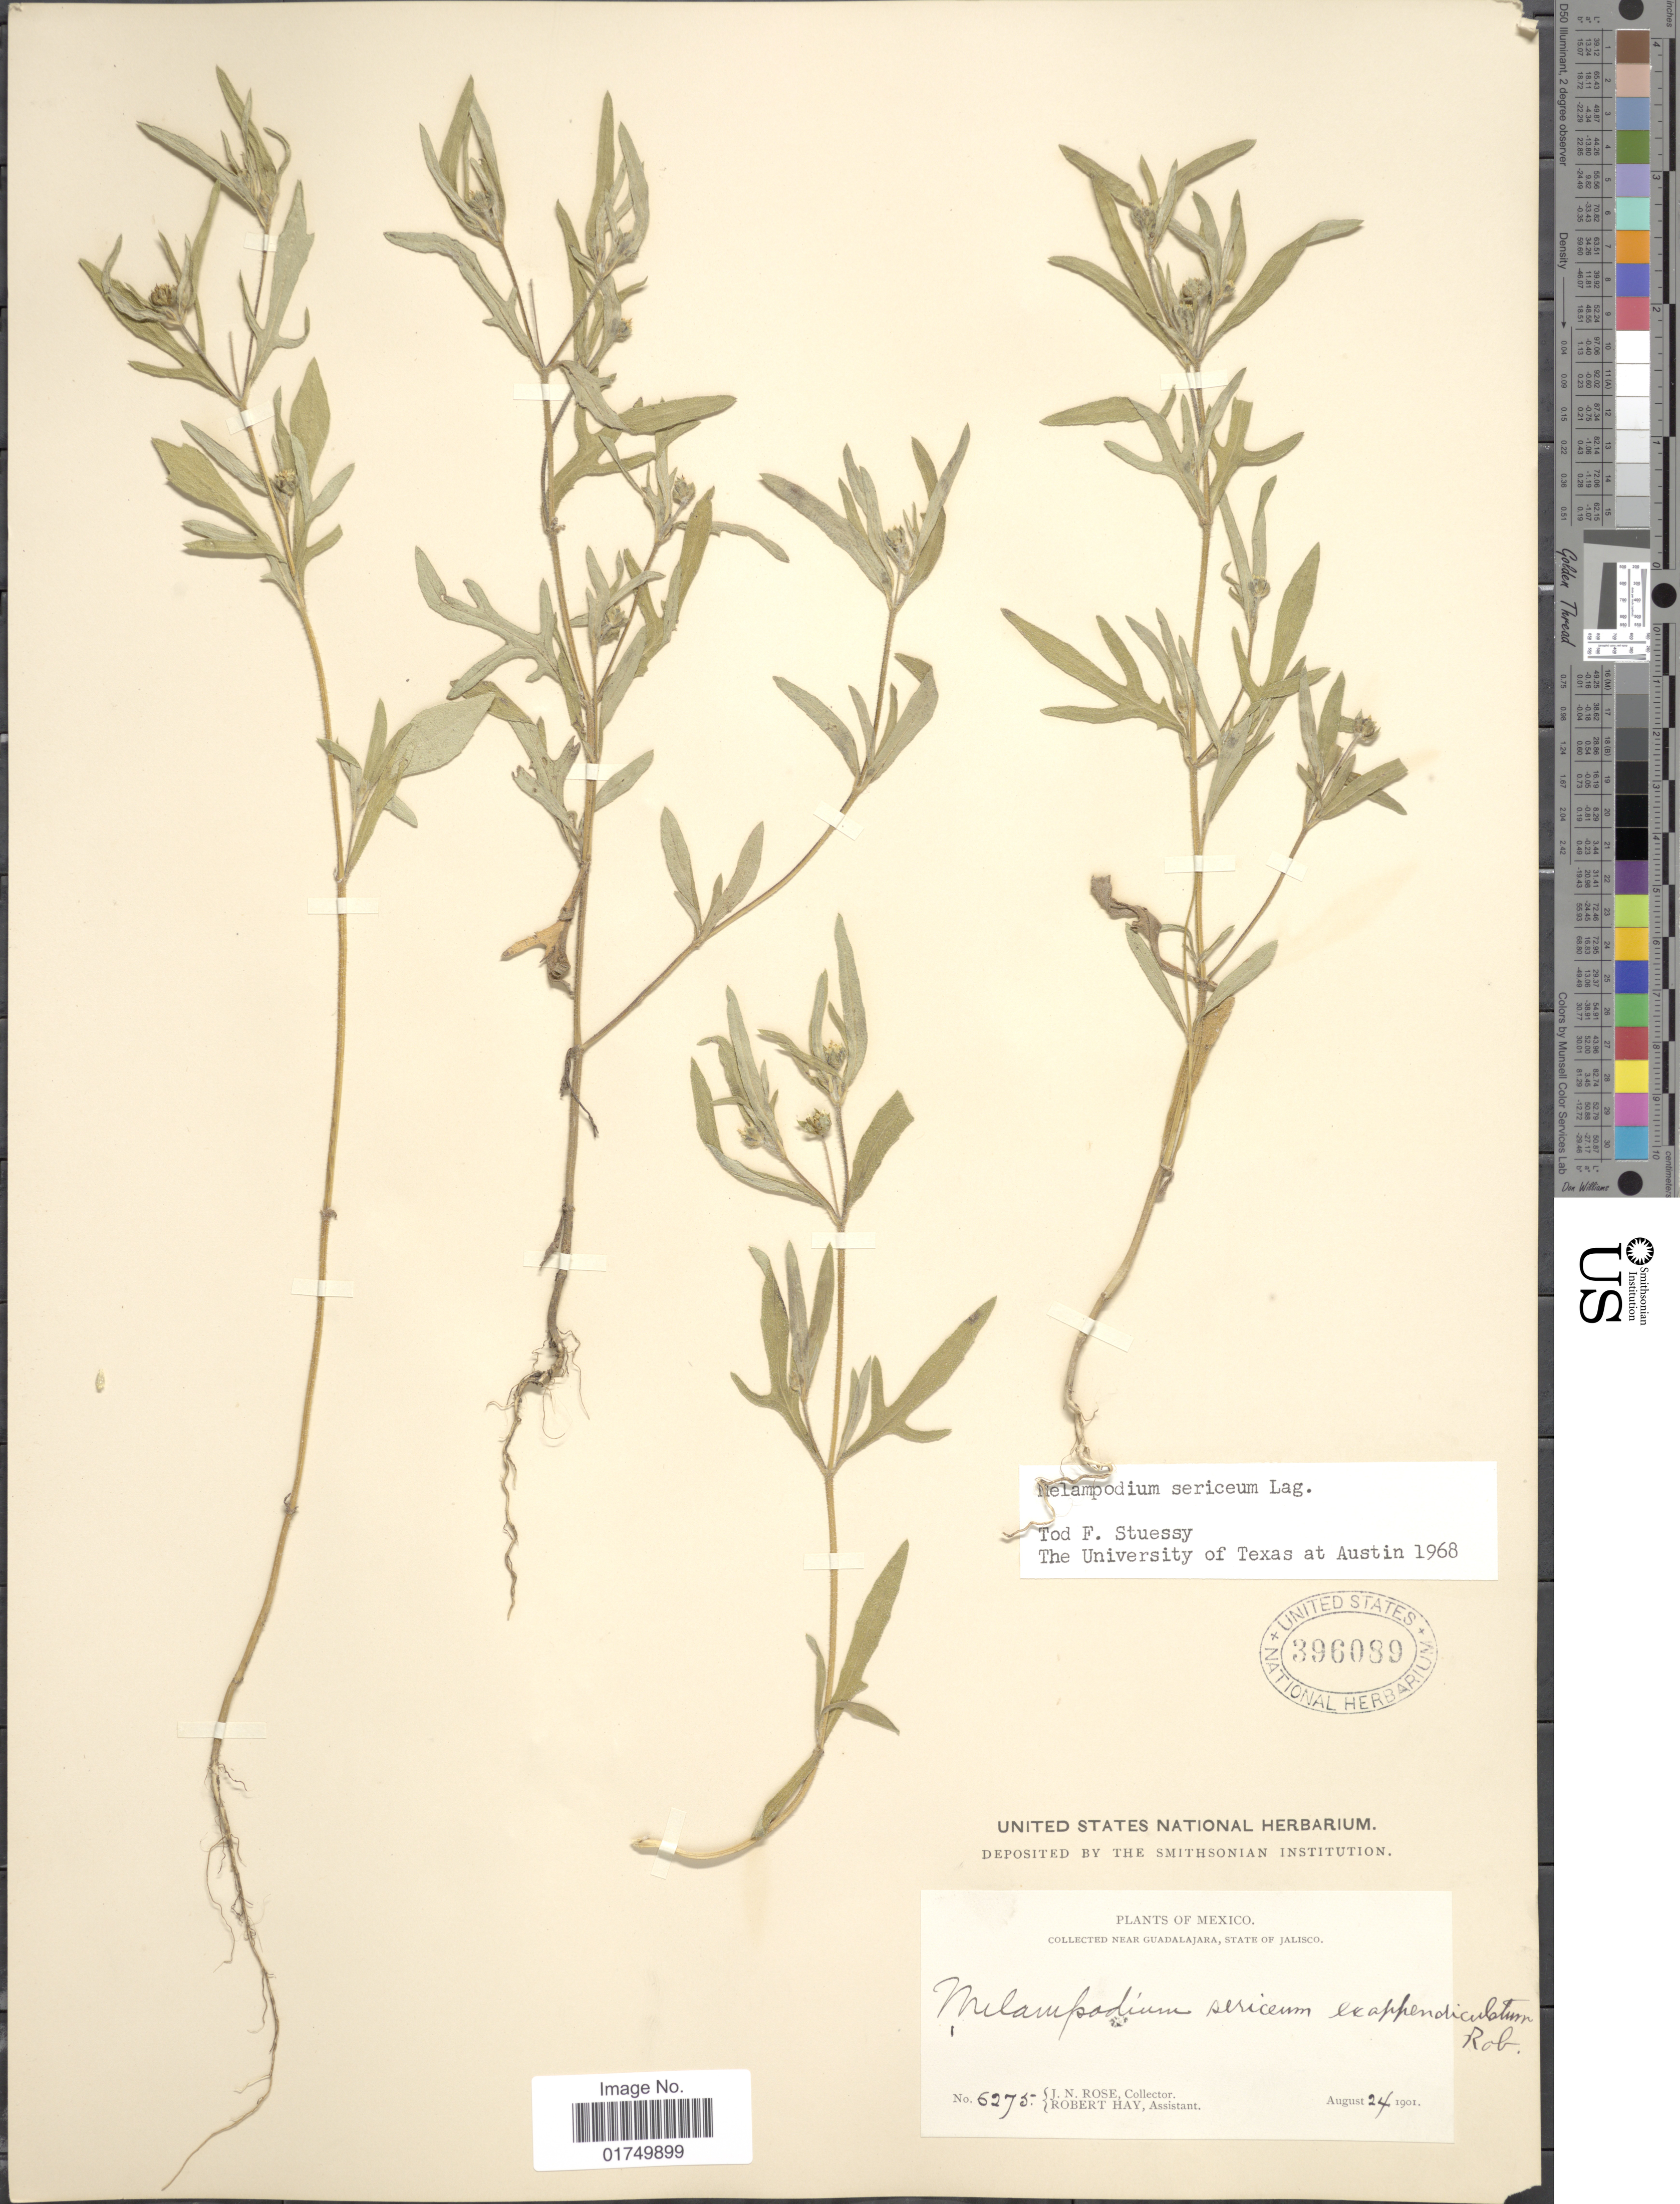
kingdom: Plantae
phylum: Tracheophyta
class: Magnoliopsida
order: Asterales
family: Asteraceae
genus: Melampodium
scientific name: Melampodium sericeum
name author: Kunth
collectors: J. N. Rose & R. Hay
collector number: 6275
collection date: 1901-08-24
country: Mexico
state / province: Jalisco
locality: Near Guadalajara, State of Jalisco.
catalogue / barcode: US 396089